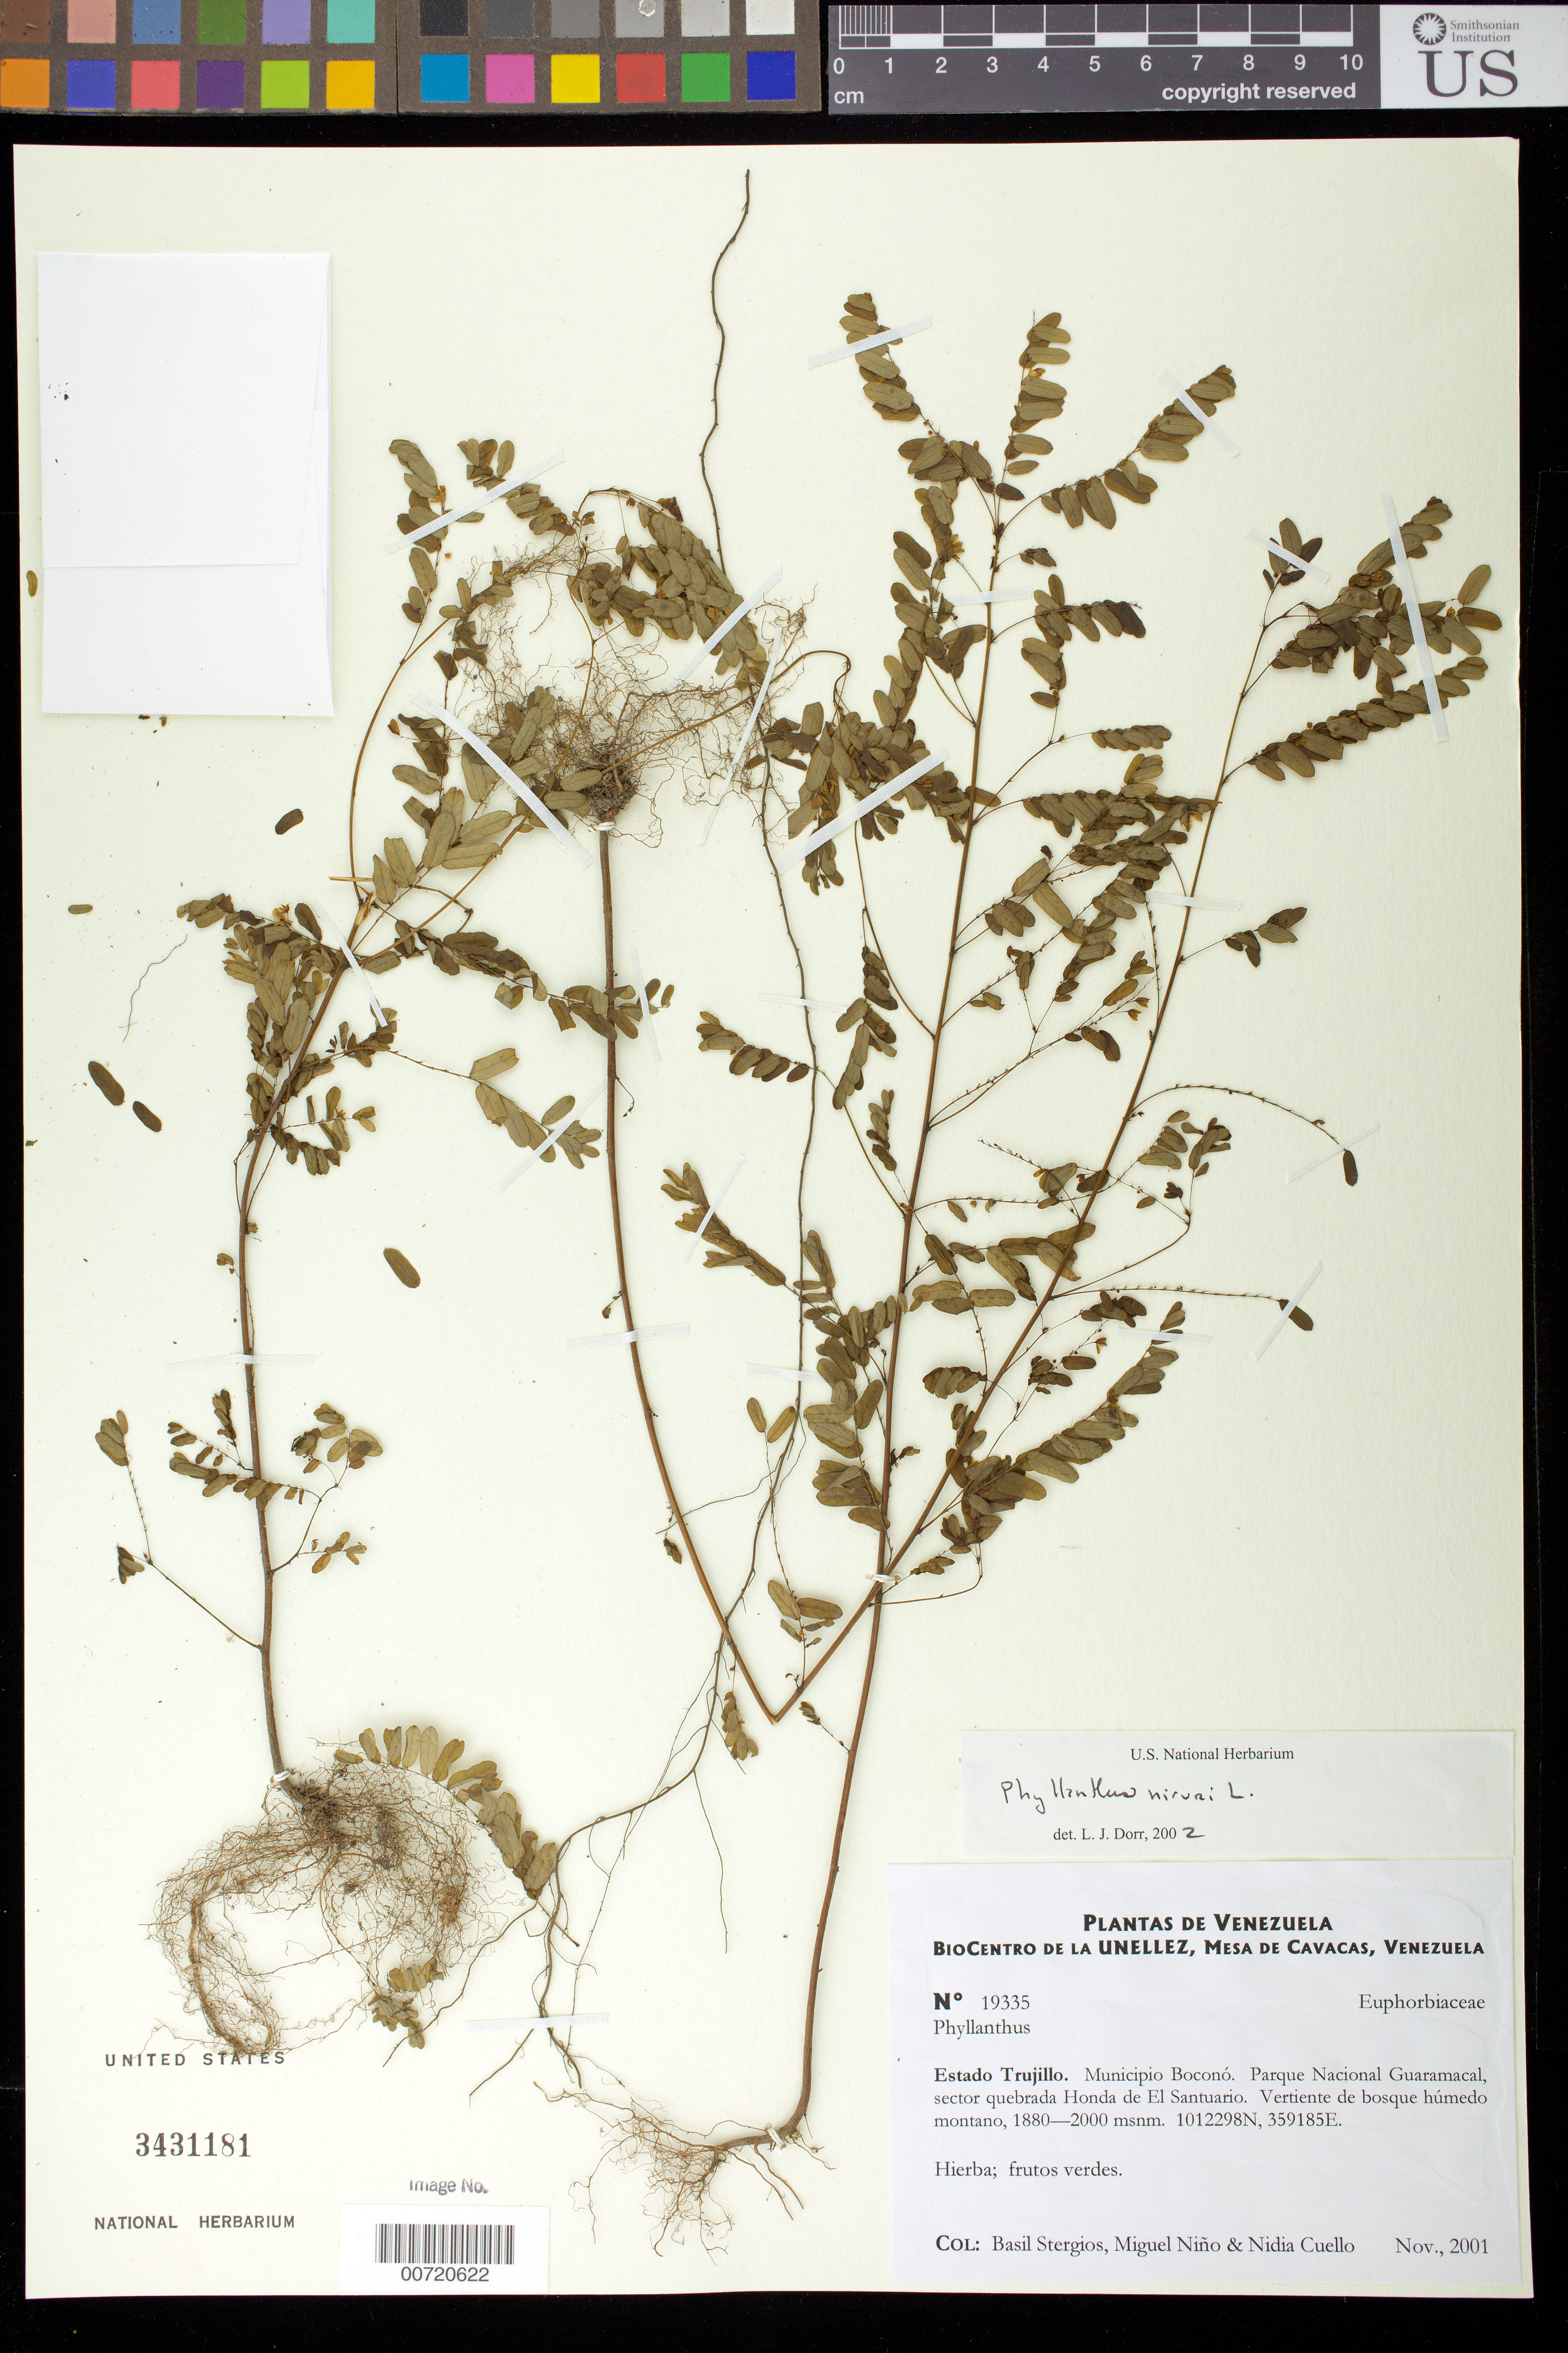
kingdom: Plantae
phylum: Tracheophyta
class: Magnoliopsida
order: Malpighiales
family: Phyllanthaceae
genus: Phyllanthus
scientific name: Phyllanthus niruri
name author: L.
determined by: Dorr, L. J., (BOT), Smithsonian Institution - National Museum of Natural History (UNITED STATES)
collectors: B. G. Stergios, S. M. Niño & N. L. Cuello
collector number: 19335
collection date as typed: Nov 2001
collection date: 2001-11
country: Venezuela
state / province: Trujillo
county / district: Boconó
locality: Parque Nacional Guaramacal. Sector quebrada Honda de El Santuario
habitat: Vertient de bosque húmedo montano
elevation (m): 1880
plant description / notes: PORT, US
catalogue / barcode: US 3431181